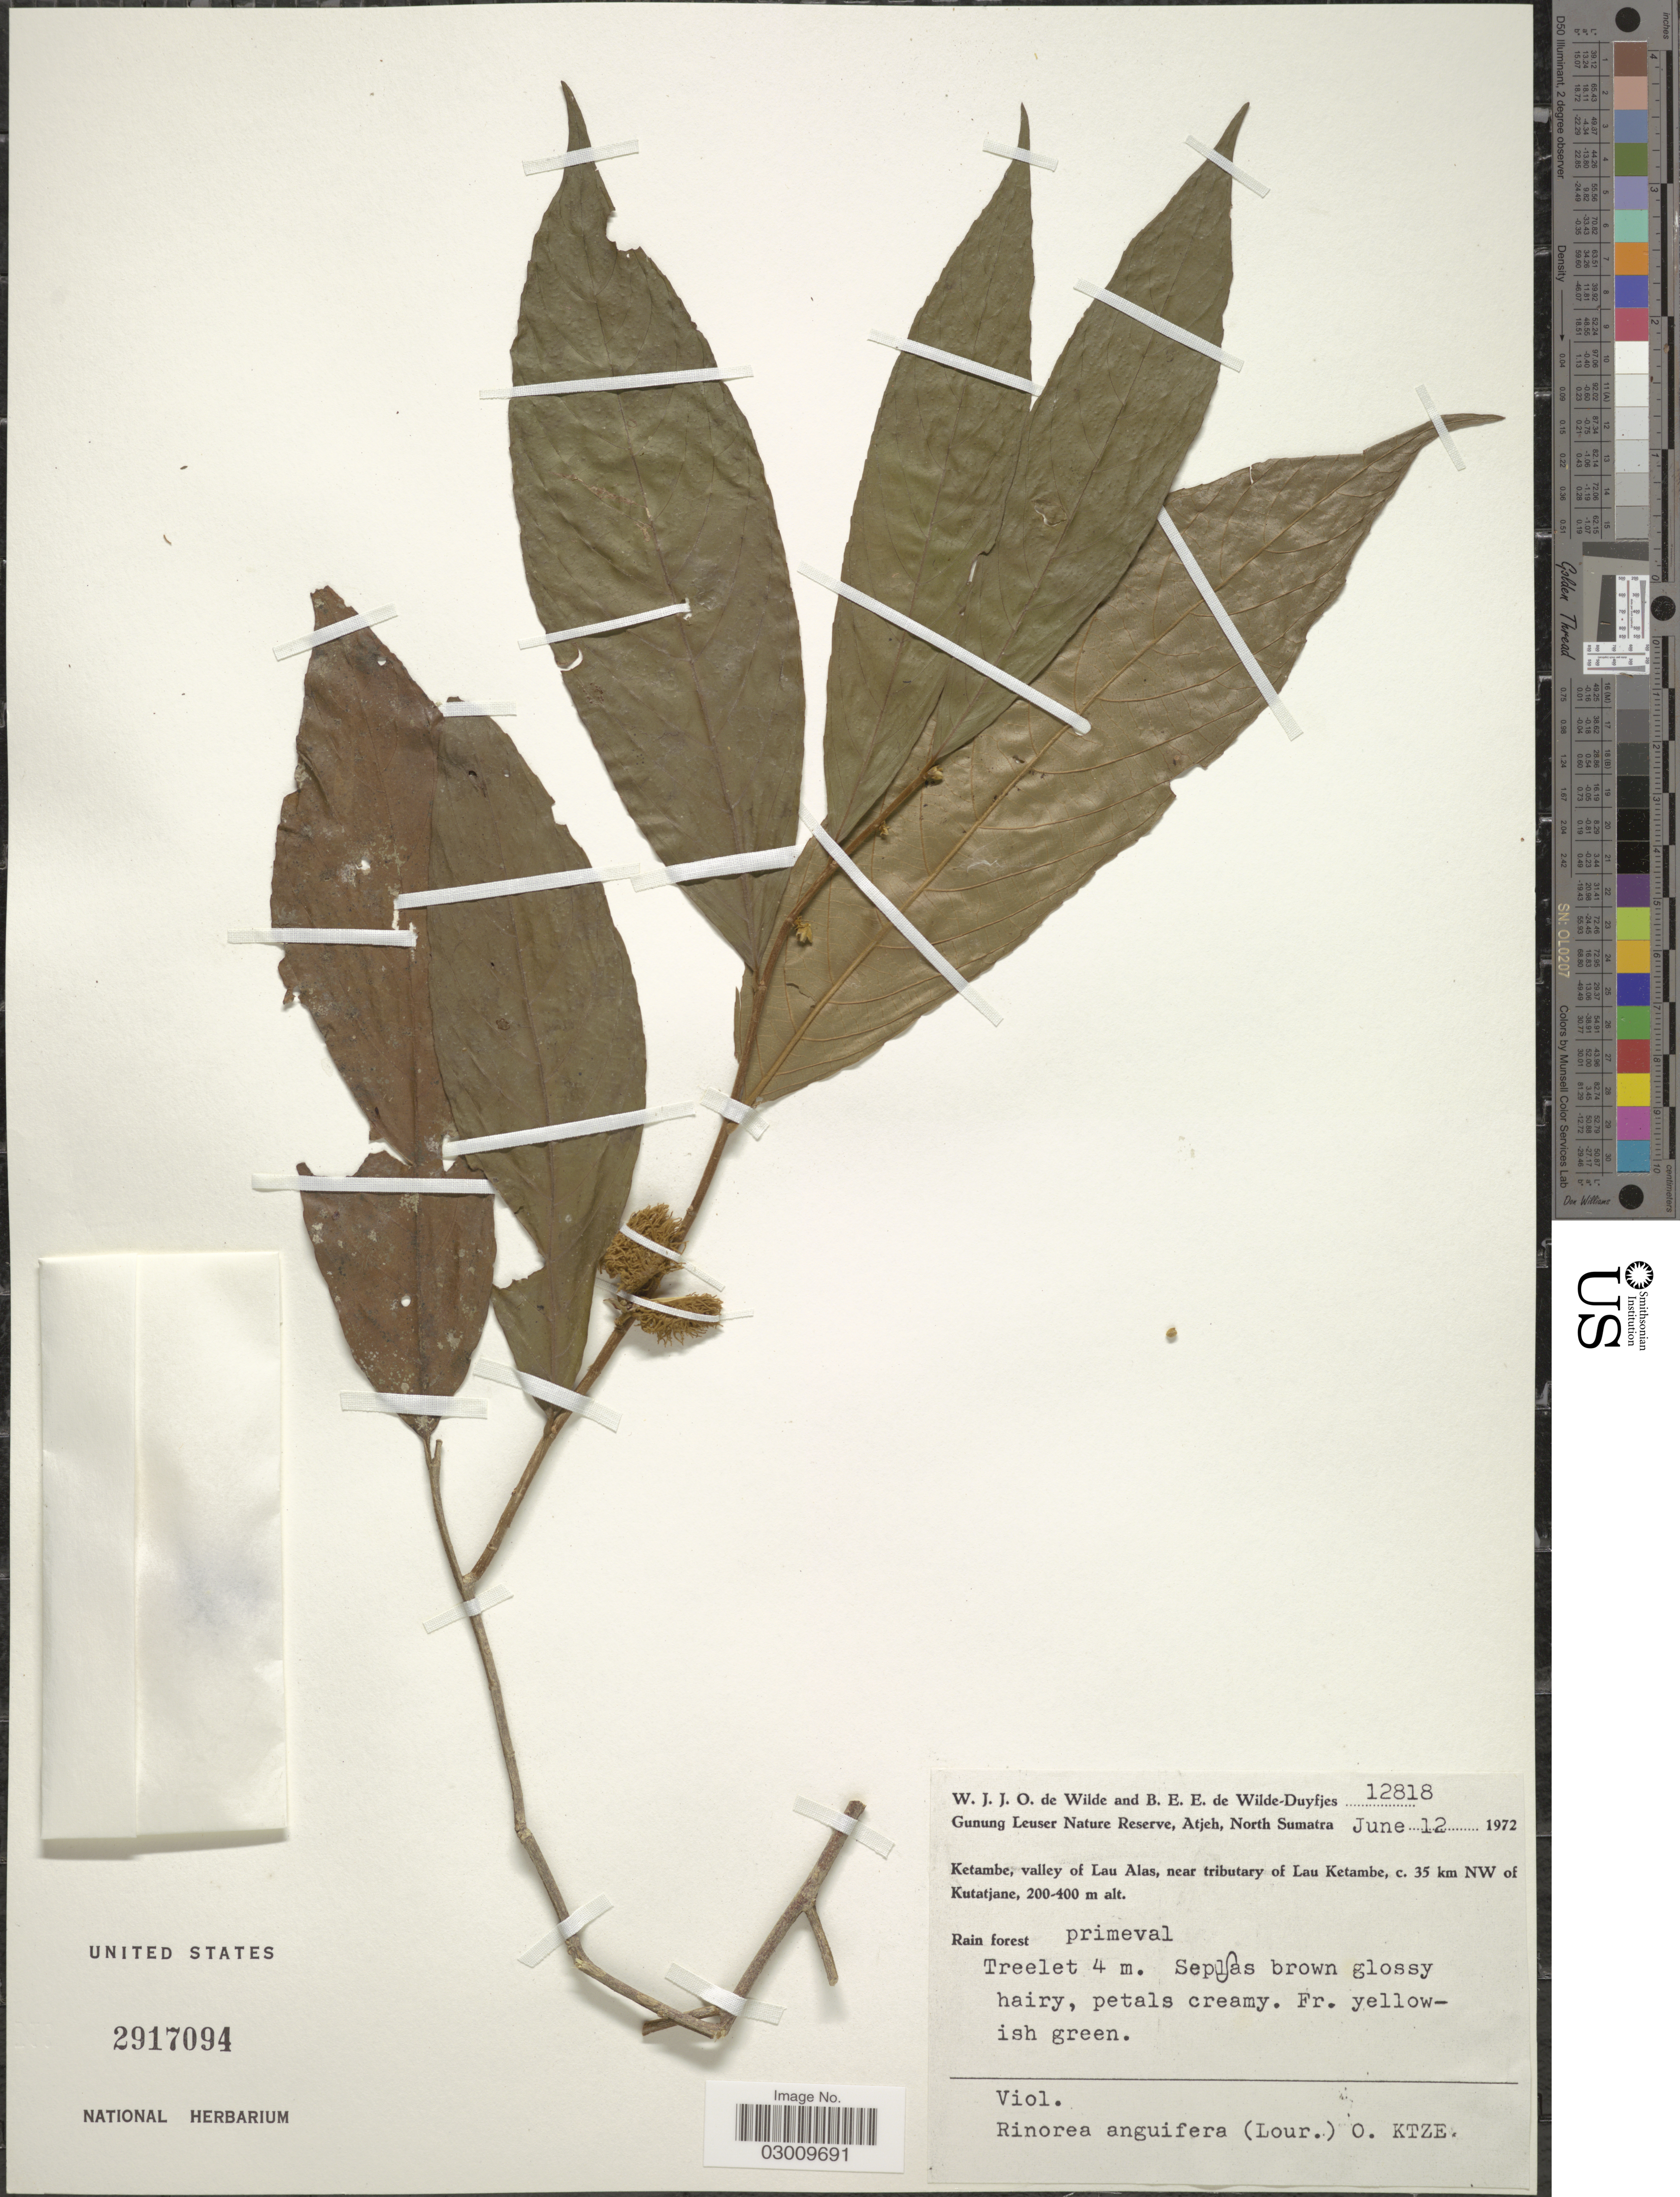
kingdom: Plantae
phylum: Tracheophyta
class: Magnoliopsida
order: Malpighiales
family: Violaceae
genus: Rinorea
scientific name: Rinorea anguifera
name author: Kuntze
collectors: W. J. de Wilde & B. E. de Wilde-Duyfjes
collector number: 12818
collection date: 1972-06-12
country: Indonesia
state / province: Sumatra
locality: Gunung Leuser Nature Reserve, Atjeh, North Sumatra. Ketambe, valley of Lau Alas, near tributary of Lau Ketambe, c. 35 km NW of Kutatjane.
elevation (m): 200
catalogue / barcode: US 2917094